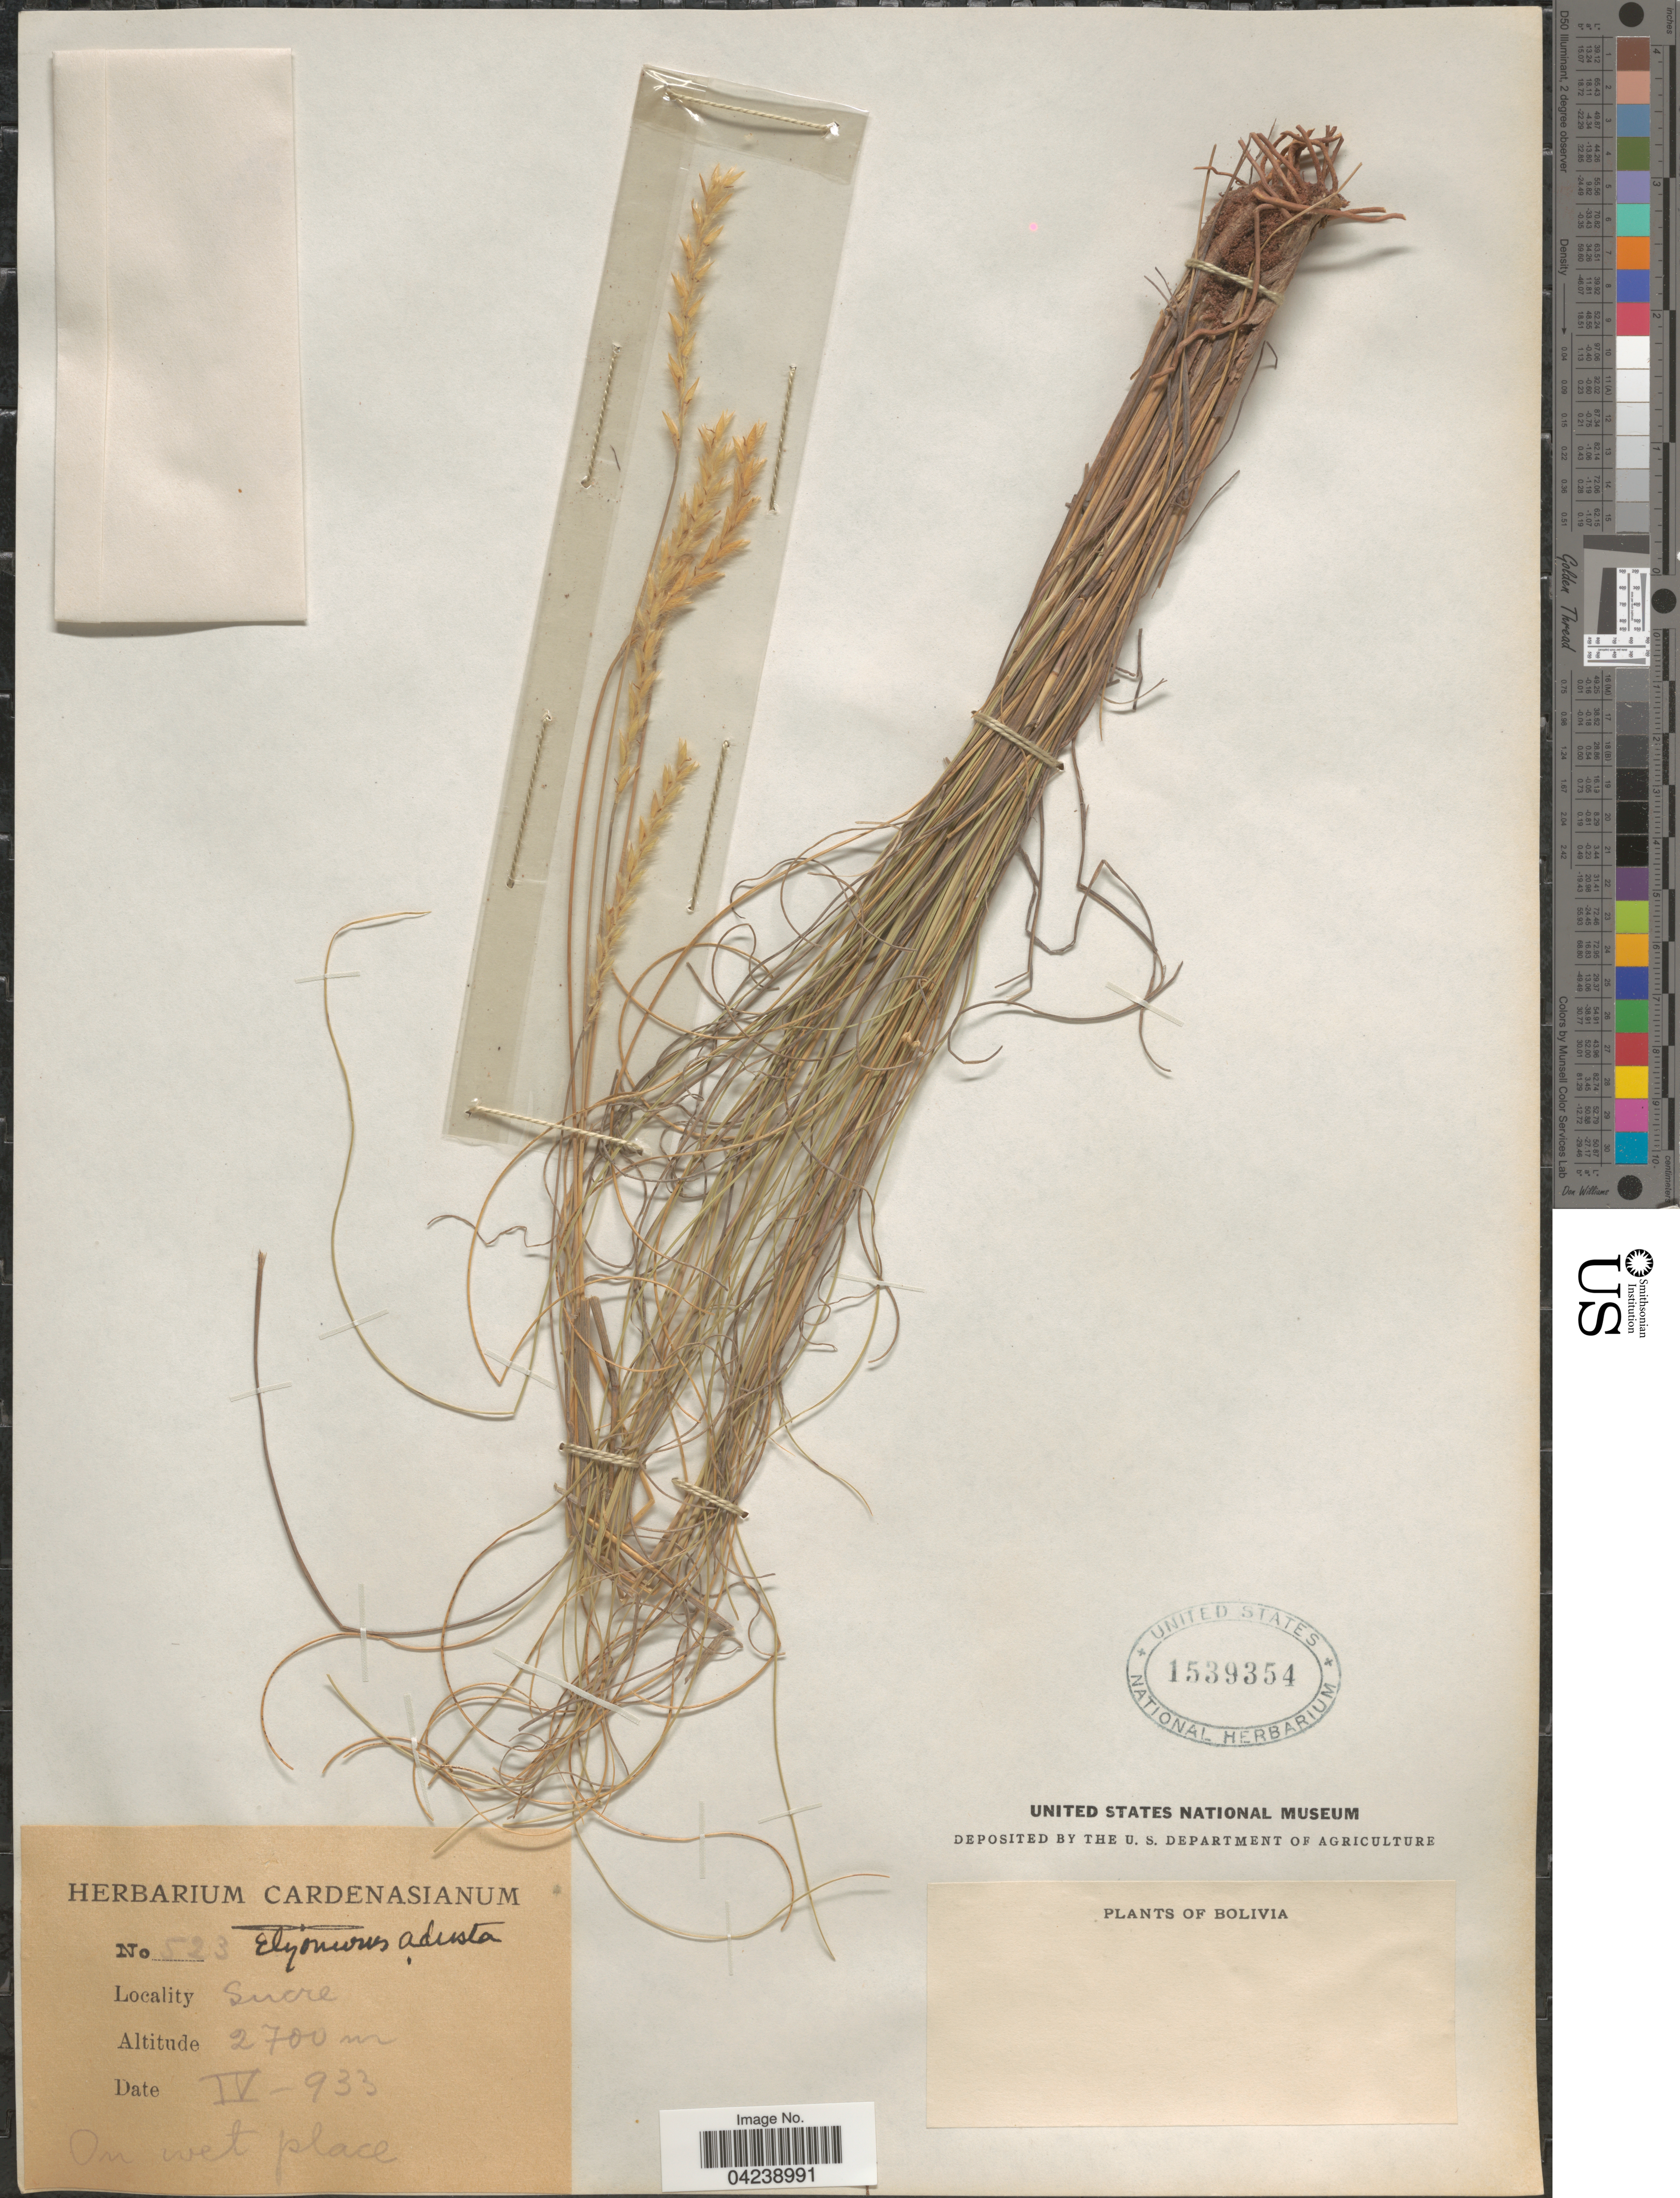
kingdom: Plantae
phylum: Tracheophyta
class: Liliopsida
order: Poales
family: Poaceae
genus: Elionurus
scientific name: Elionurus muticus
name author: (Spreng.) Kuntze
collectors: ex herb. Cardenasianum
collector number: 523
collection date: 1933-04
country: Bolivia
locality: Sucre.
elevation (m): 2700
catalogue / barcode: US 1539354